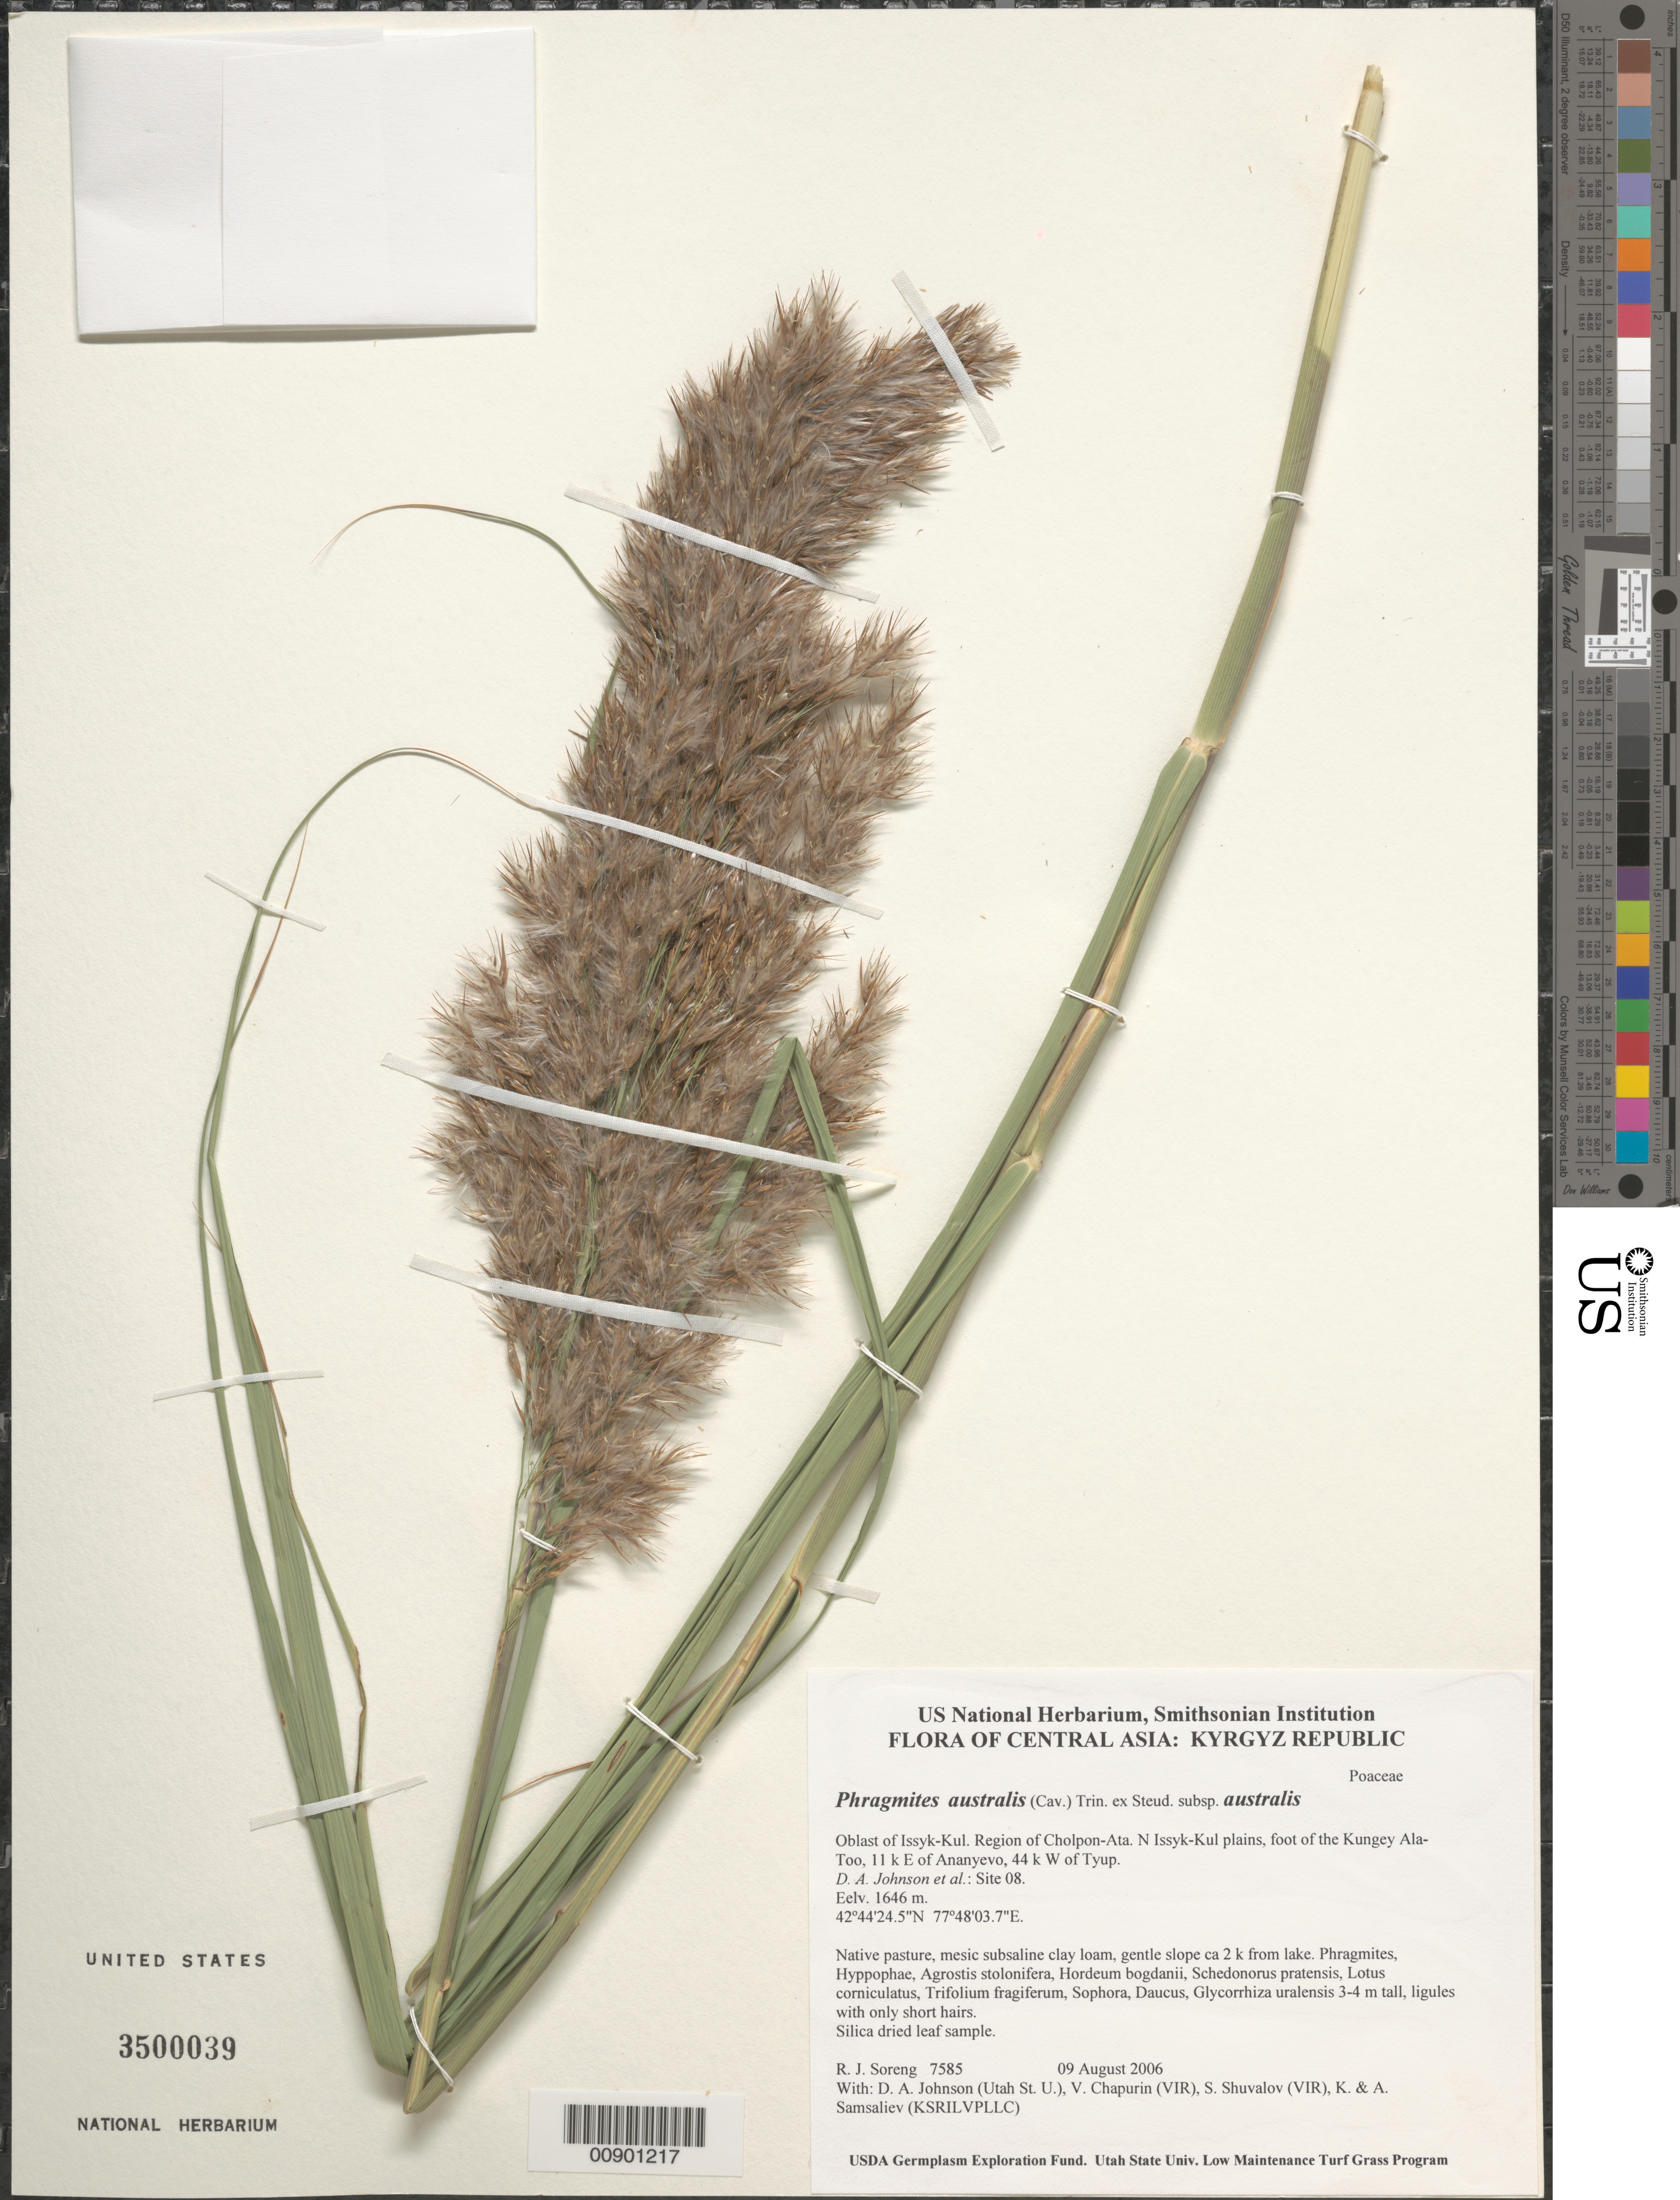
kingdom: Plantae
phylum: Tracheophyta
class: Liliopsida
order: Poales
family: Poaceae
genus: Phragmites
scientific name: Phragmites australis subsp. australis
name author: (Cav.) Trin. ex Steud.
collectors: R. J. Soreng, D. Johnson, S. Shuvalov, V. Chapurin, K. Samsaliev & A. Samsaliev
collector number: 7585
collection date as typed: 09 Aug 2006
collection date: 2006-08-09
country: Kyrgyzstan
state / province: Ysyk-Kol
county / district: Cholpon-Ata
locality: N Issyk-Kul plains, foot of the Kungey Ala-Too, 11 km E of Ananyevo, 44 km W of Tyup.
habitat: Native pasture, mesic subsaline clay loam, gentle slope ca 2 k from lake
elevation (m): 1646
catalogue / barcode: US 3500039